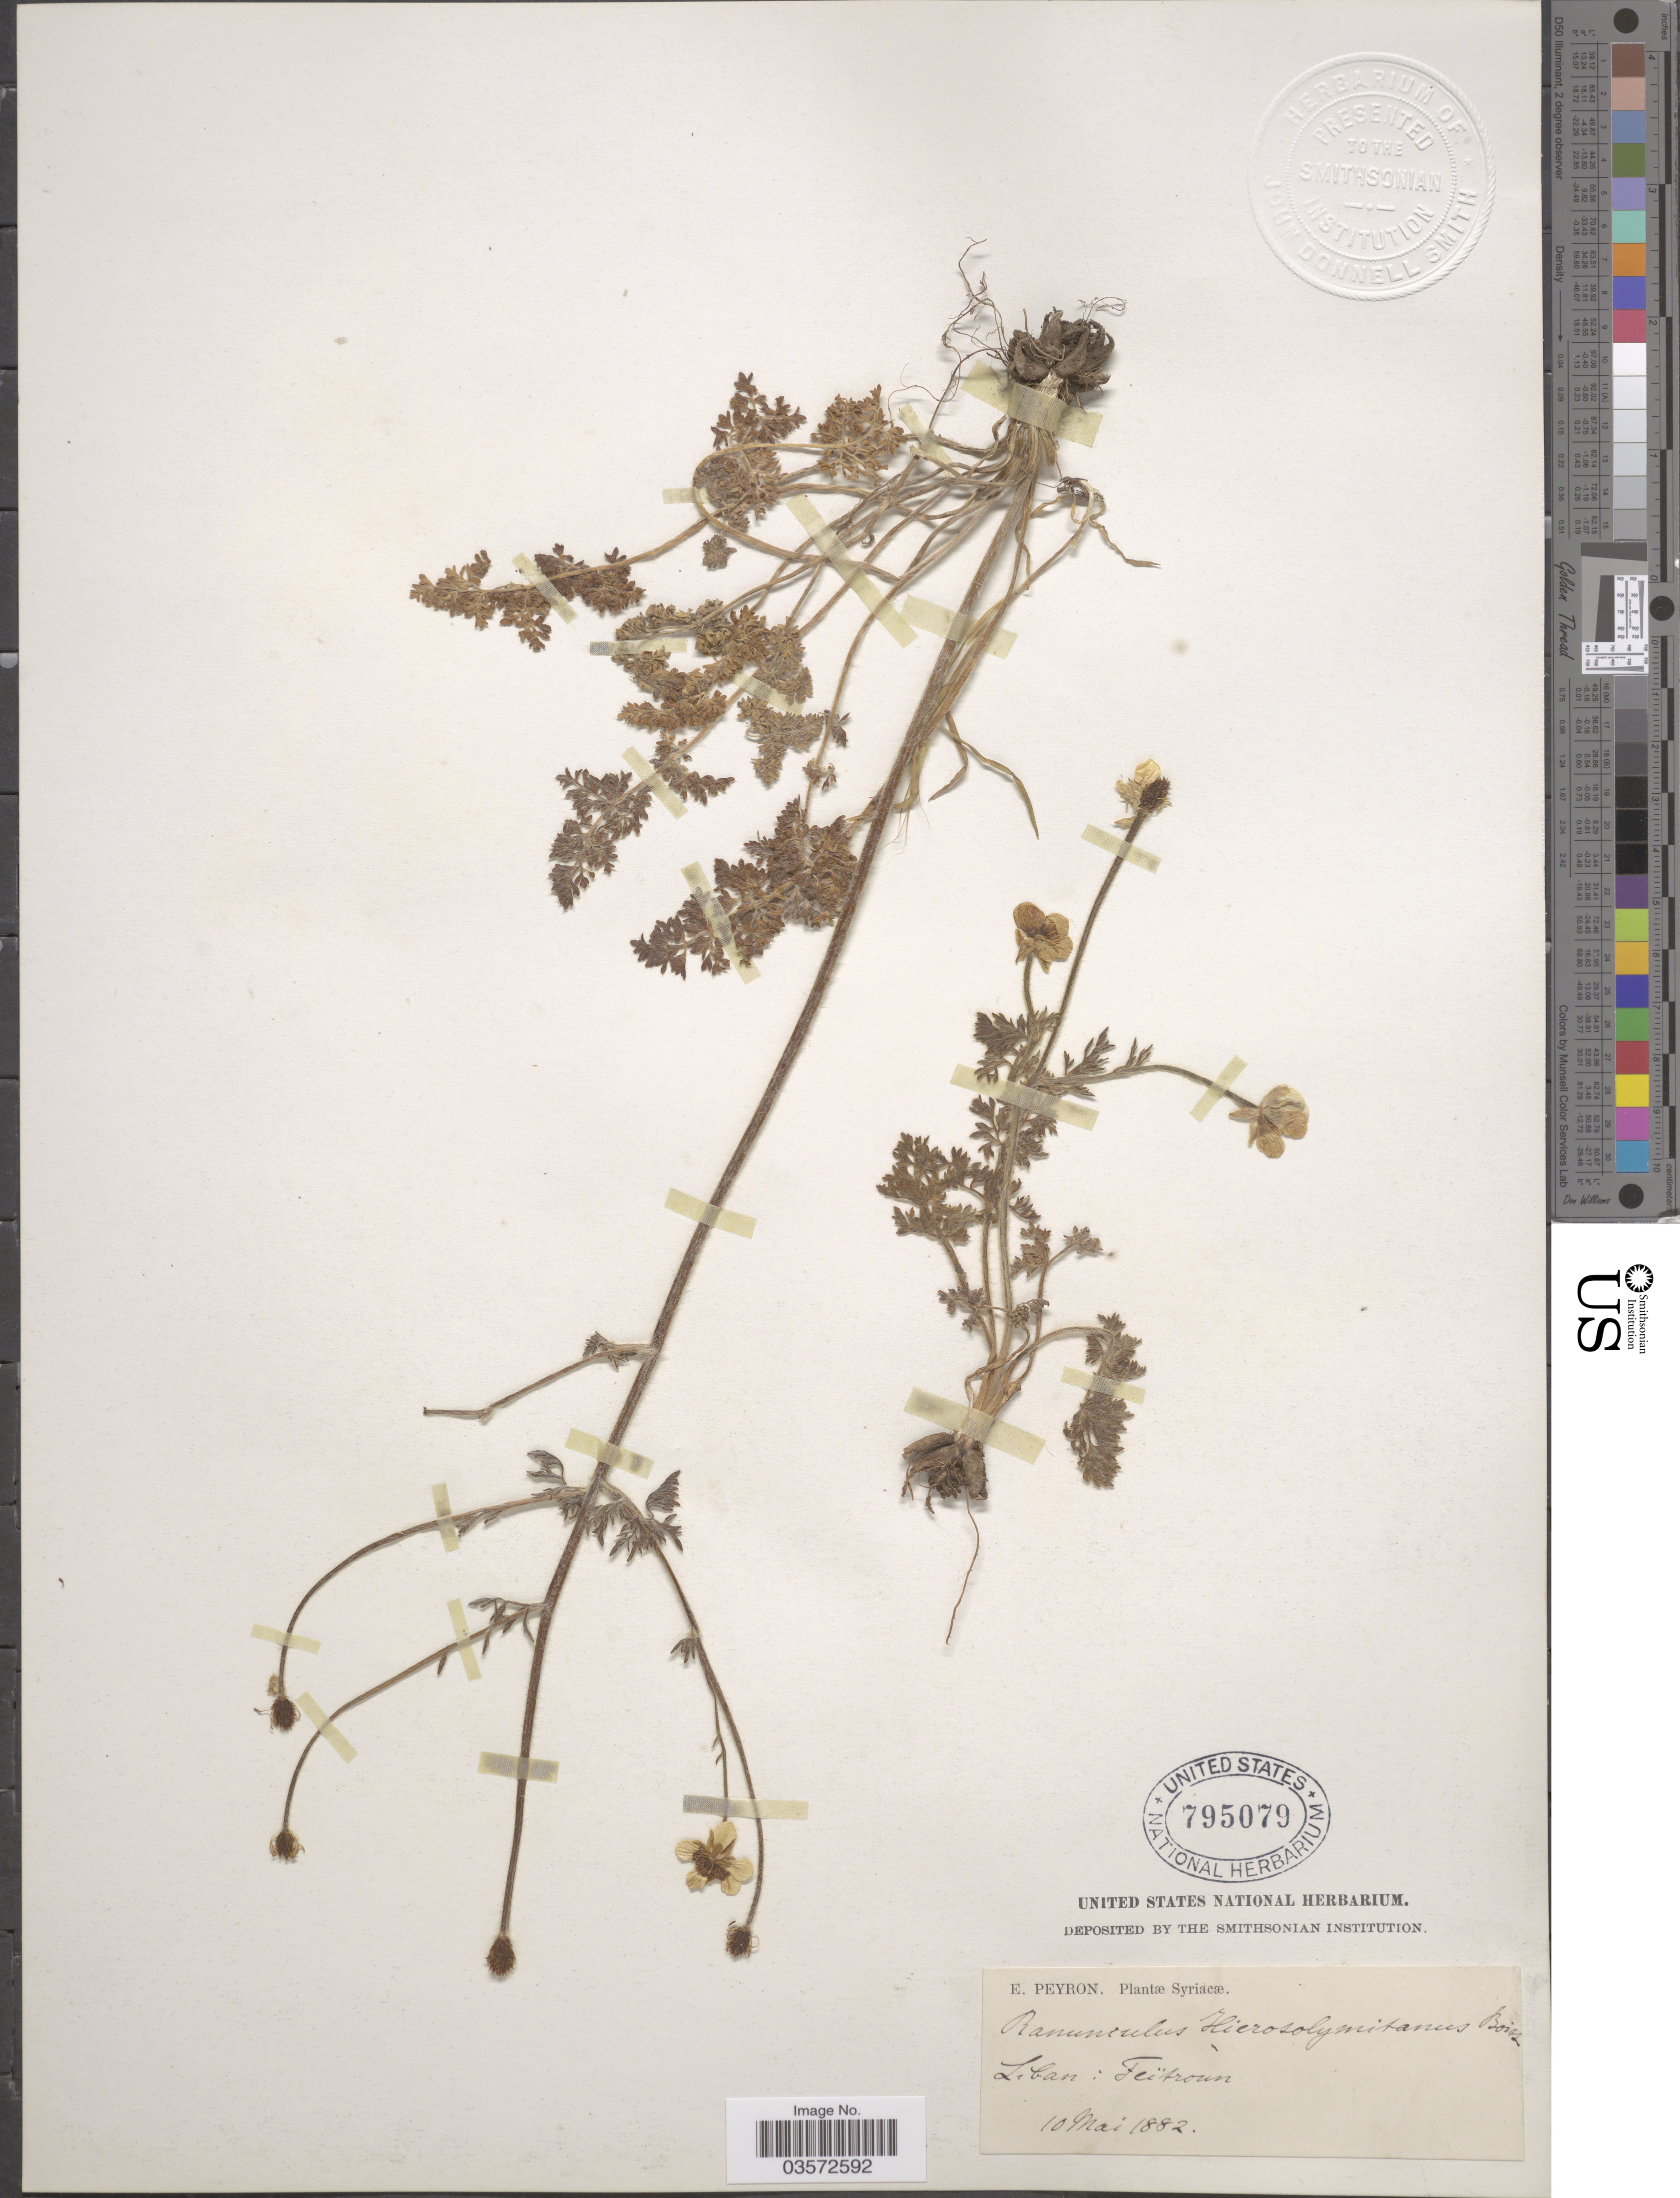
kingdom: Plantae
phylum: Tracheophyta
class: Magnoliopsida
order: Ranunculales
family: Ranunculaceae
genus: Ranunculus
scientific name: Ranunculus hierosolymitanus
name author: Boiss.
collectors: E. Peyron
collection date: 1882-05-10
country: Lebanon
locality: Liban: Feïtroun. Plantæ Syriacæ.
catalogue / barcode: US 795079